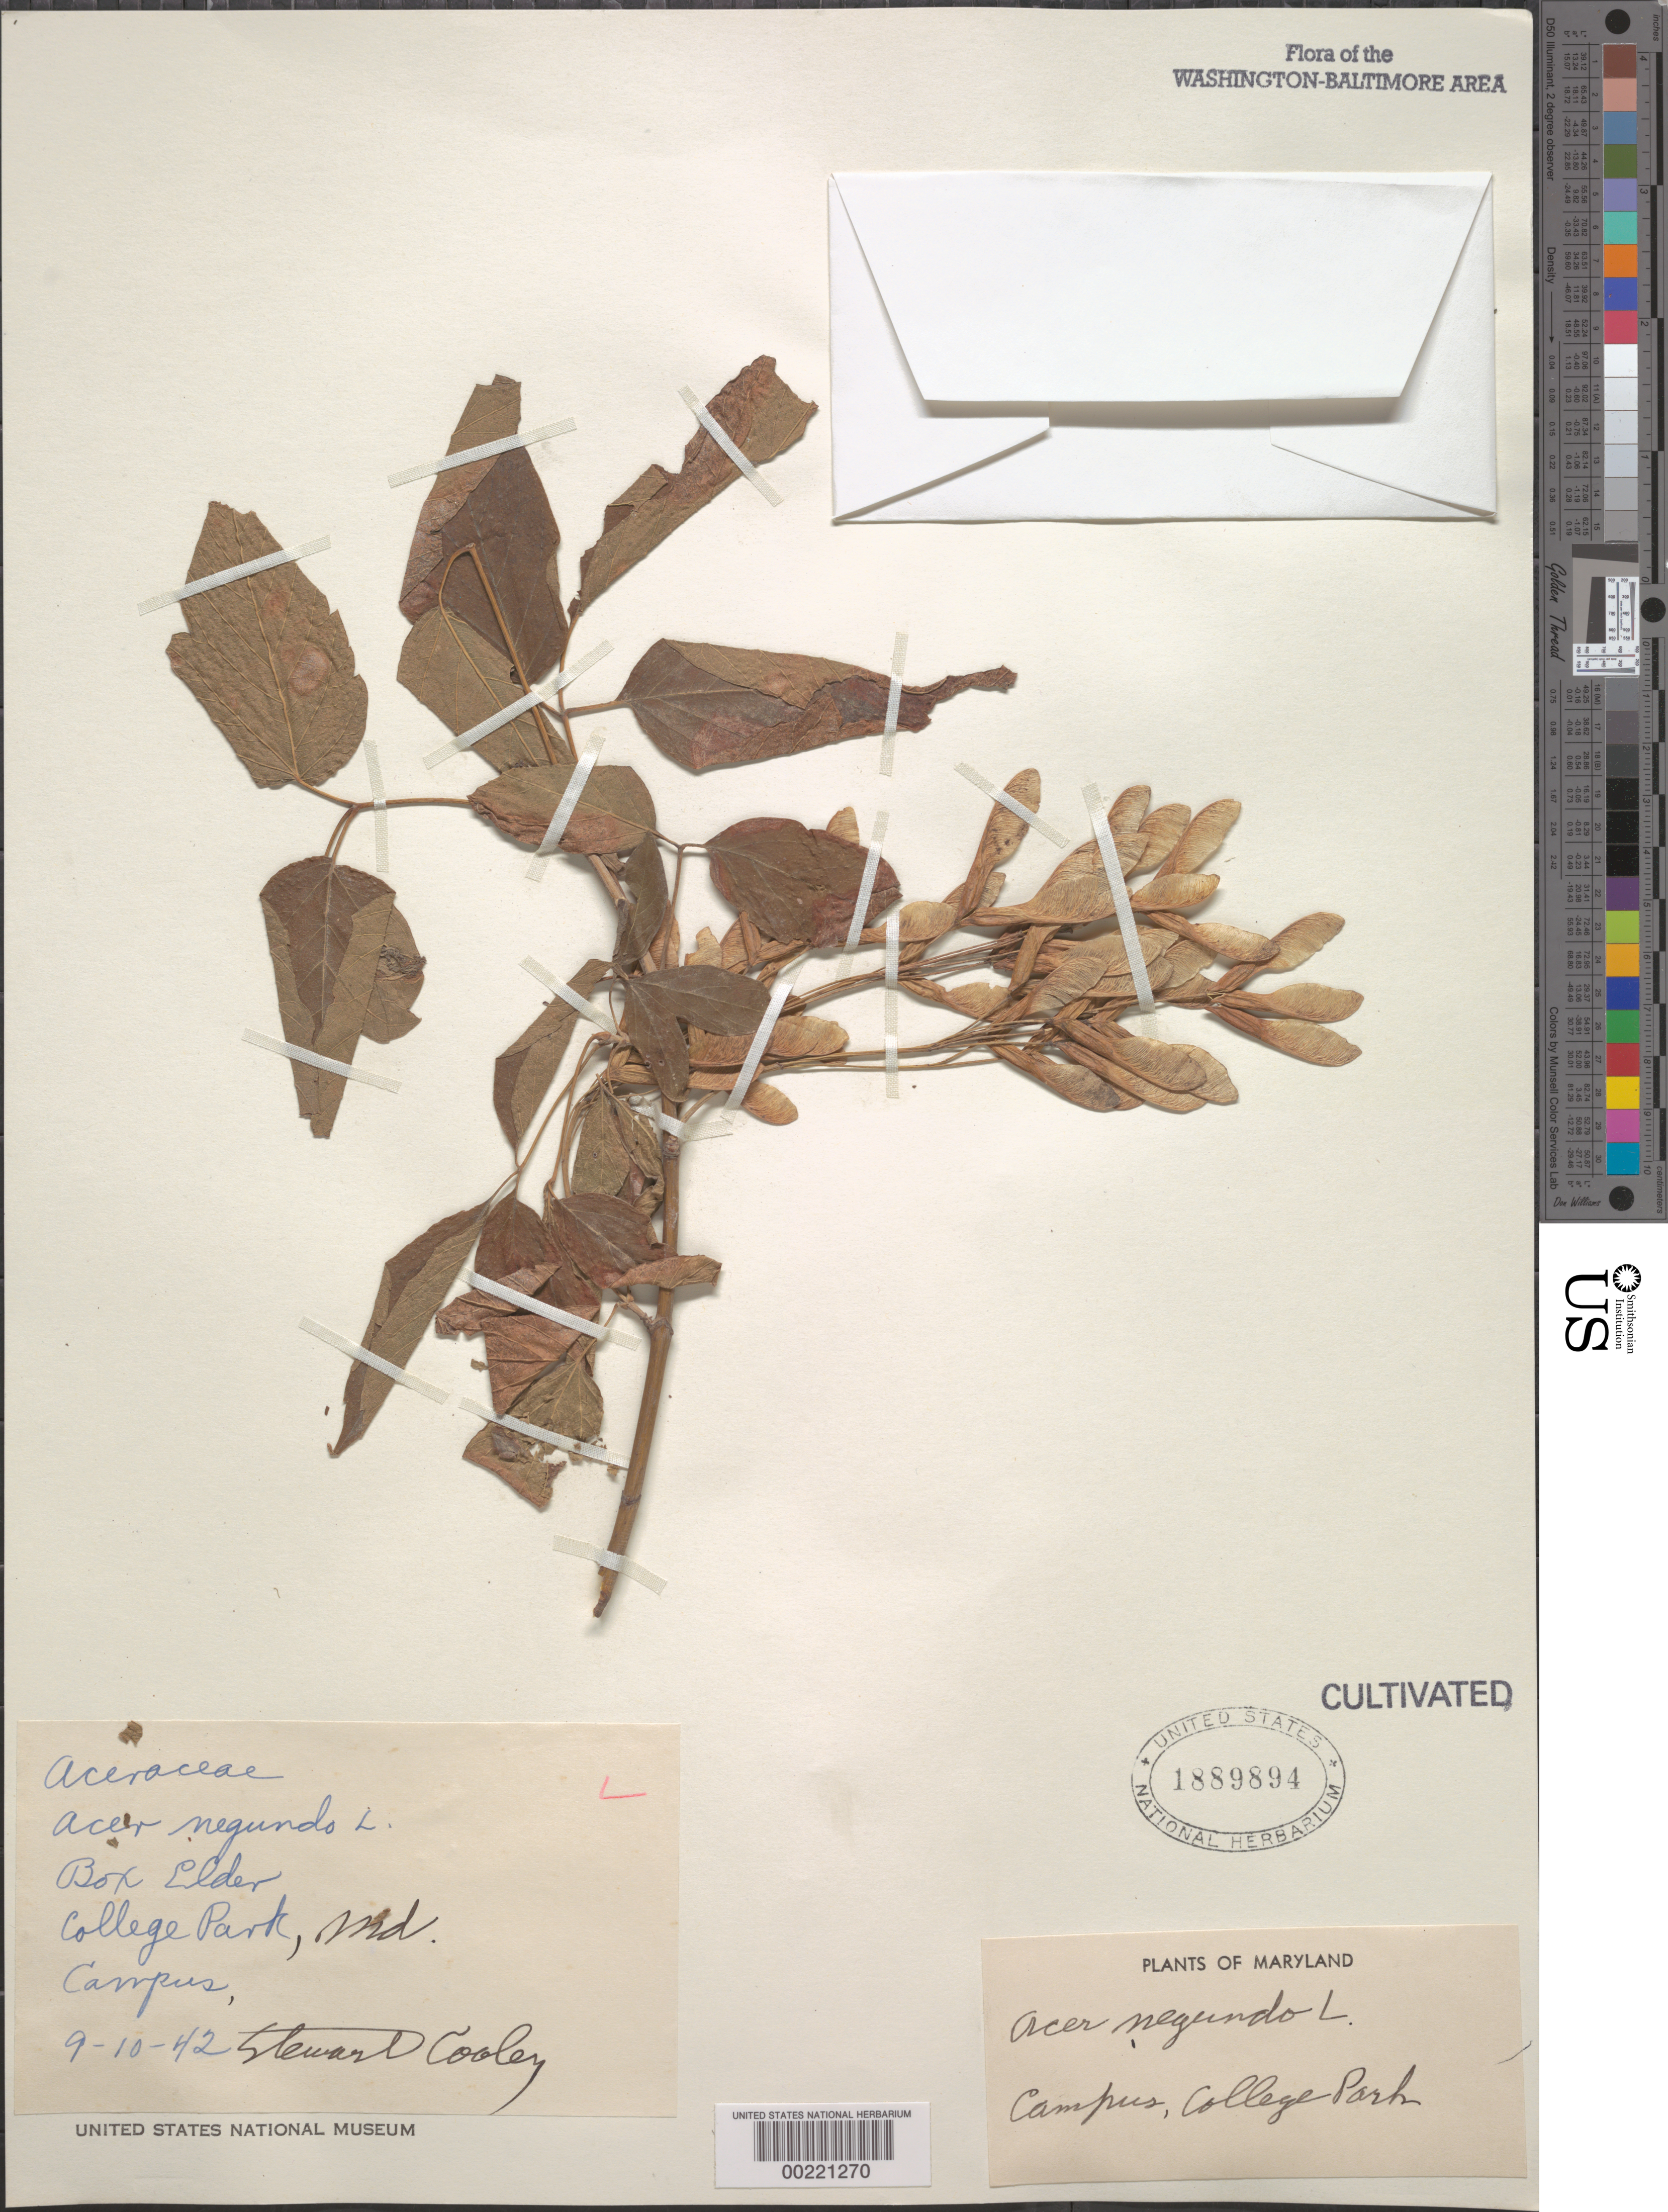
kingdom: Plantae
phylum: Tracheophyta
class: Magnoliopsida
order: Sapindales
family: Sapindaceae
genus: Acer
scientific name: Acer negundo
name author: L.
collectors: S. Cooley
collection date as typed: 09 Oct 1942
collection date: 1942-10-09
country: United States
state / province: Maryland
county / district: Prince George's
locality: College Park, Campus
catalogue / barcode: US 1889894